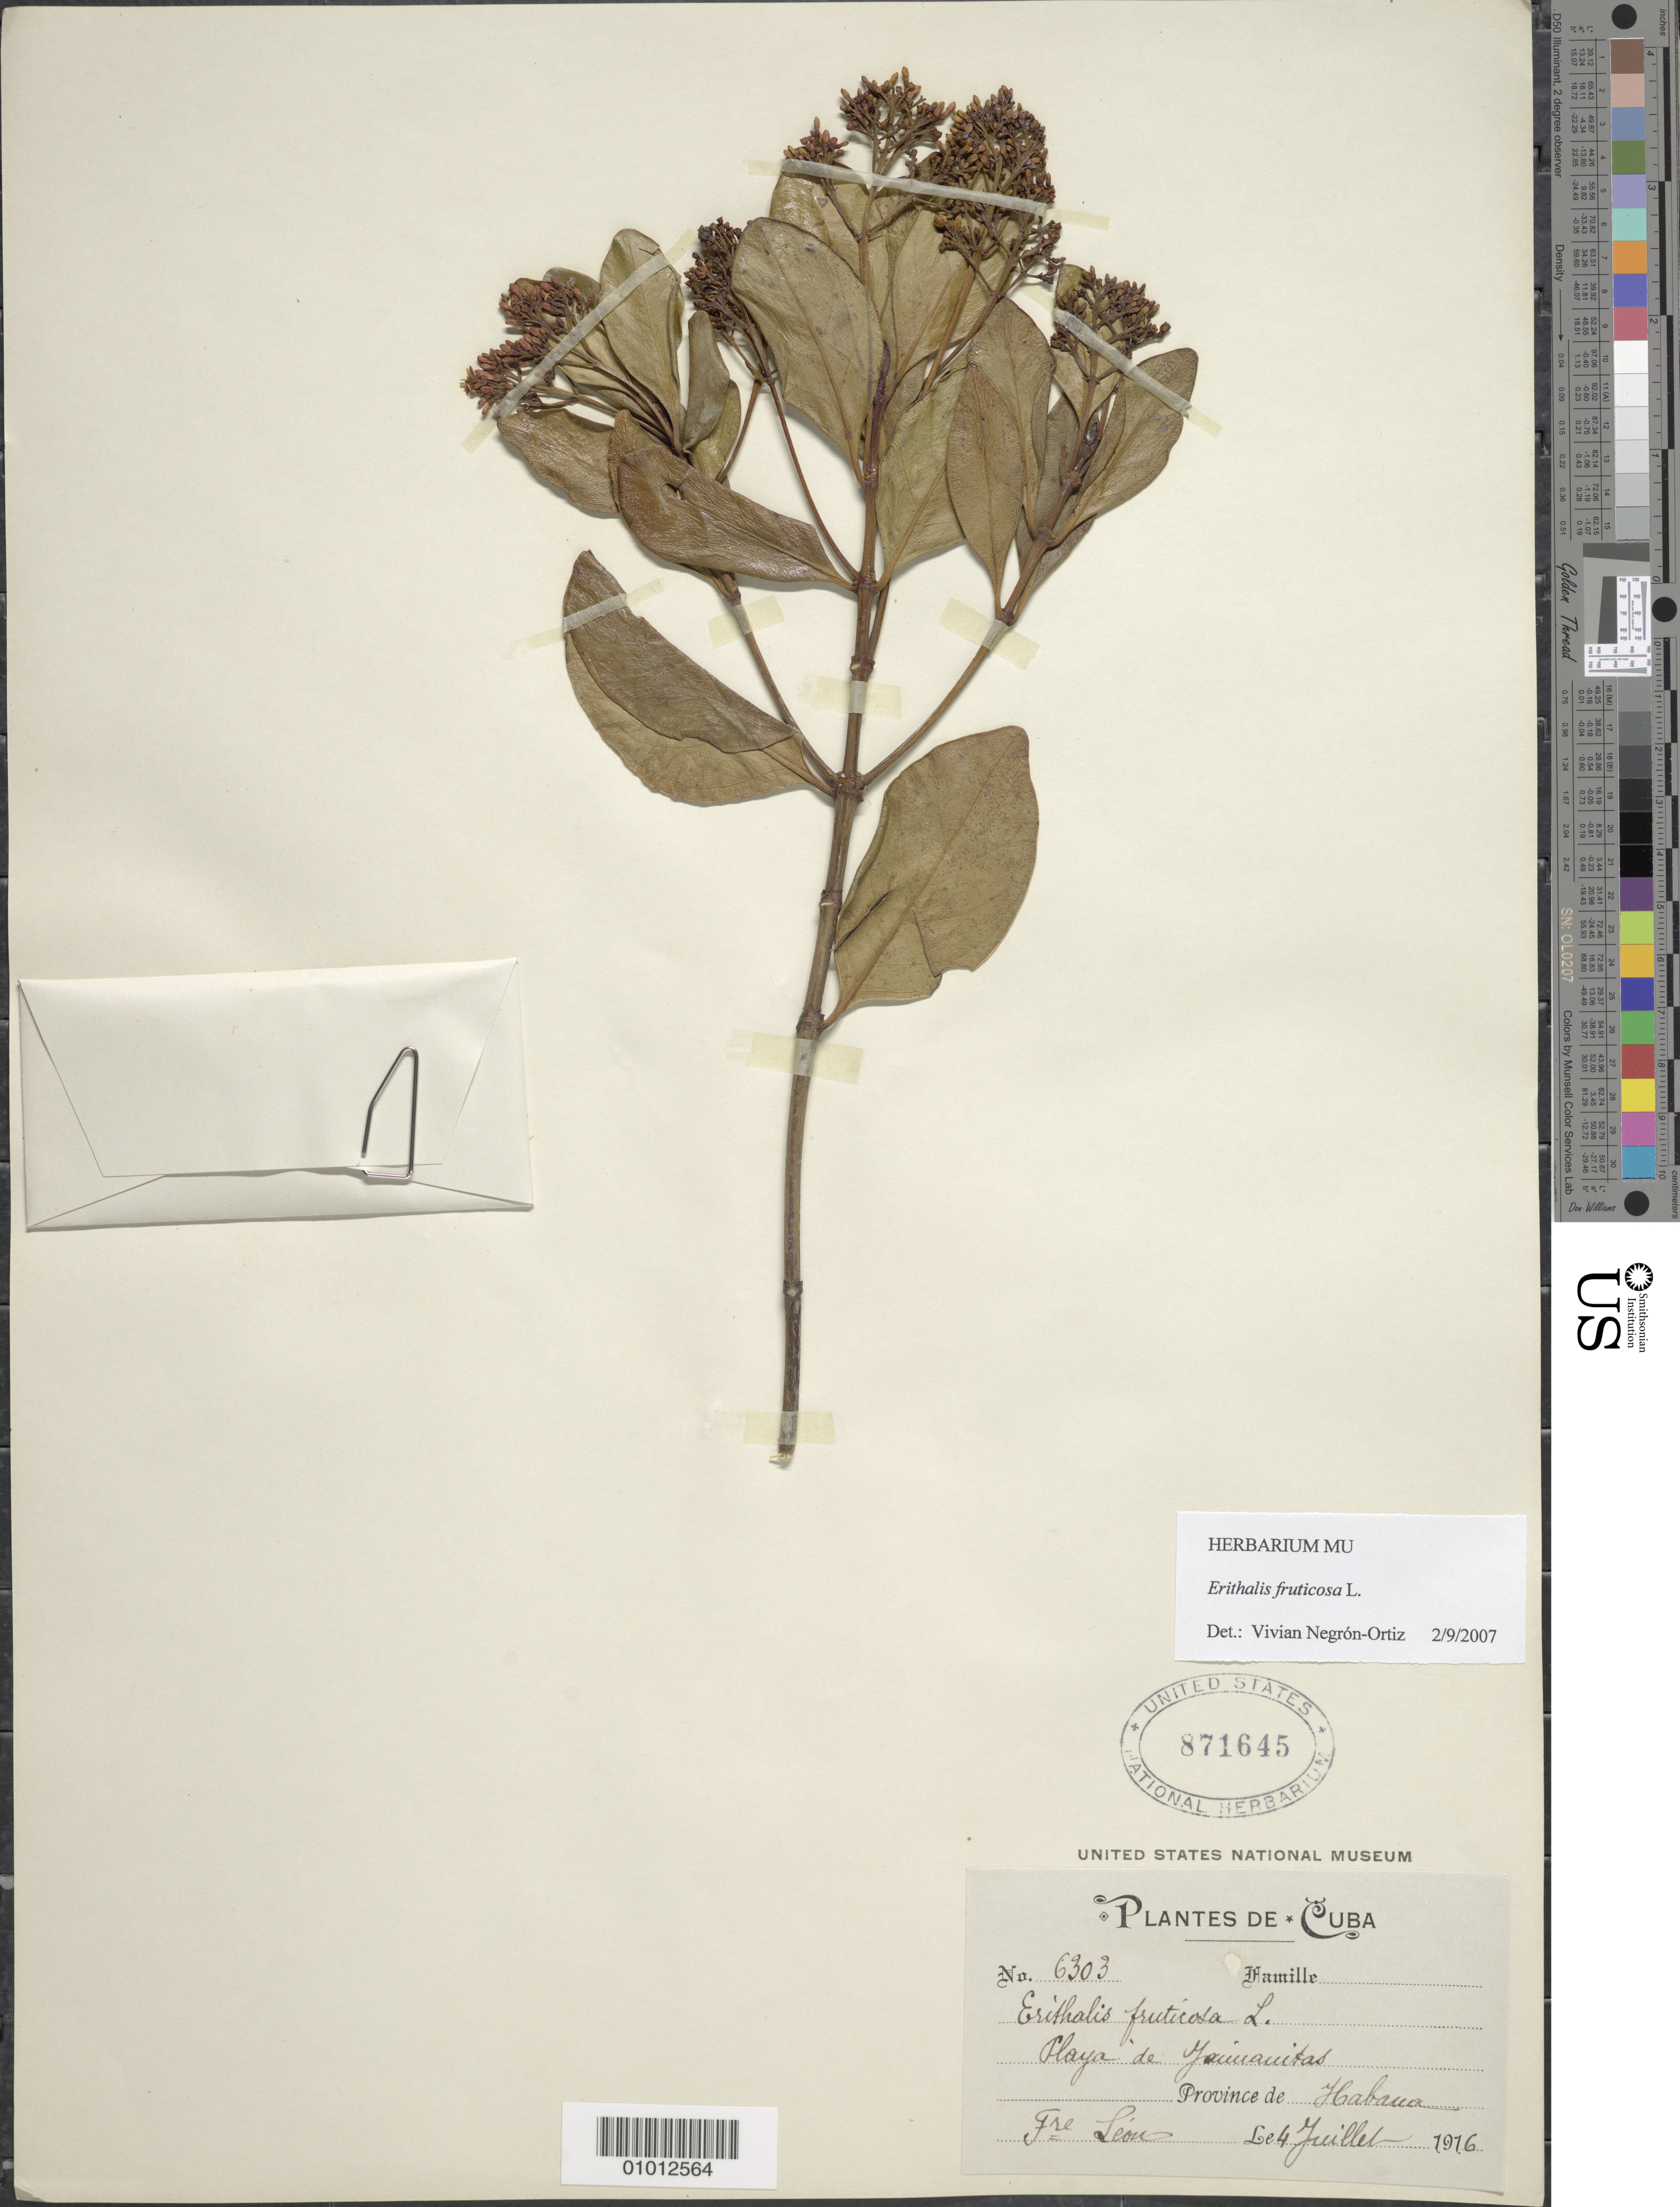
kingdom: Plantae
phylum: Tracheophyta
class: Magnoliopsida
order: Gentianales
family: Rubiaceae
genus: Erithalis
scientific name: Erithalis fruticosa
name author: L.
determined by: Negrón-Ortiz, V.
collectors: Bro. León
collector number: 6303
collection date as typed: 04 Jul 1916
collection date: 1916-07-04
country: Cuba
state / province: La Habana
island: Cuba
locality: Playa de Jaimanitas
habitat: Beach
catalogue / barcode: US 871645